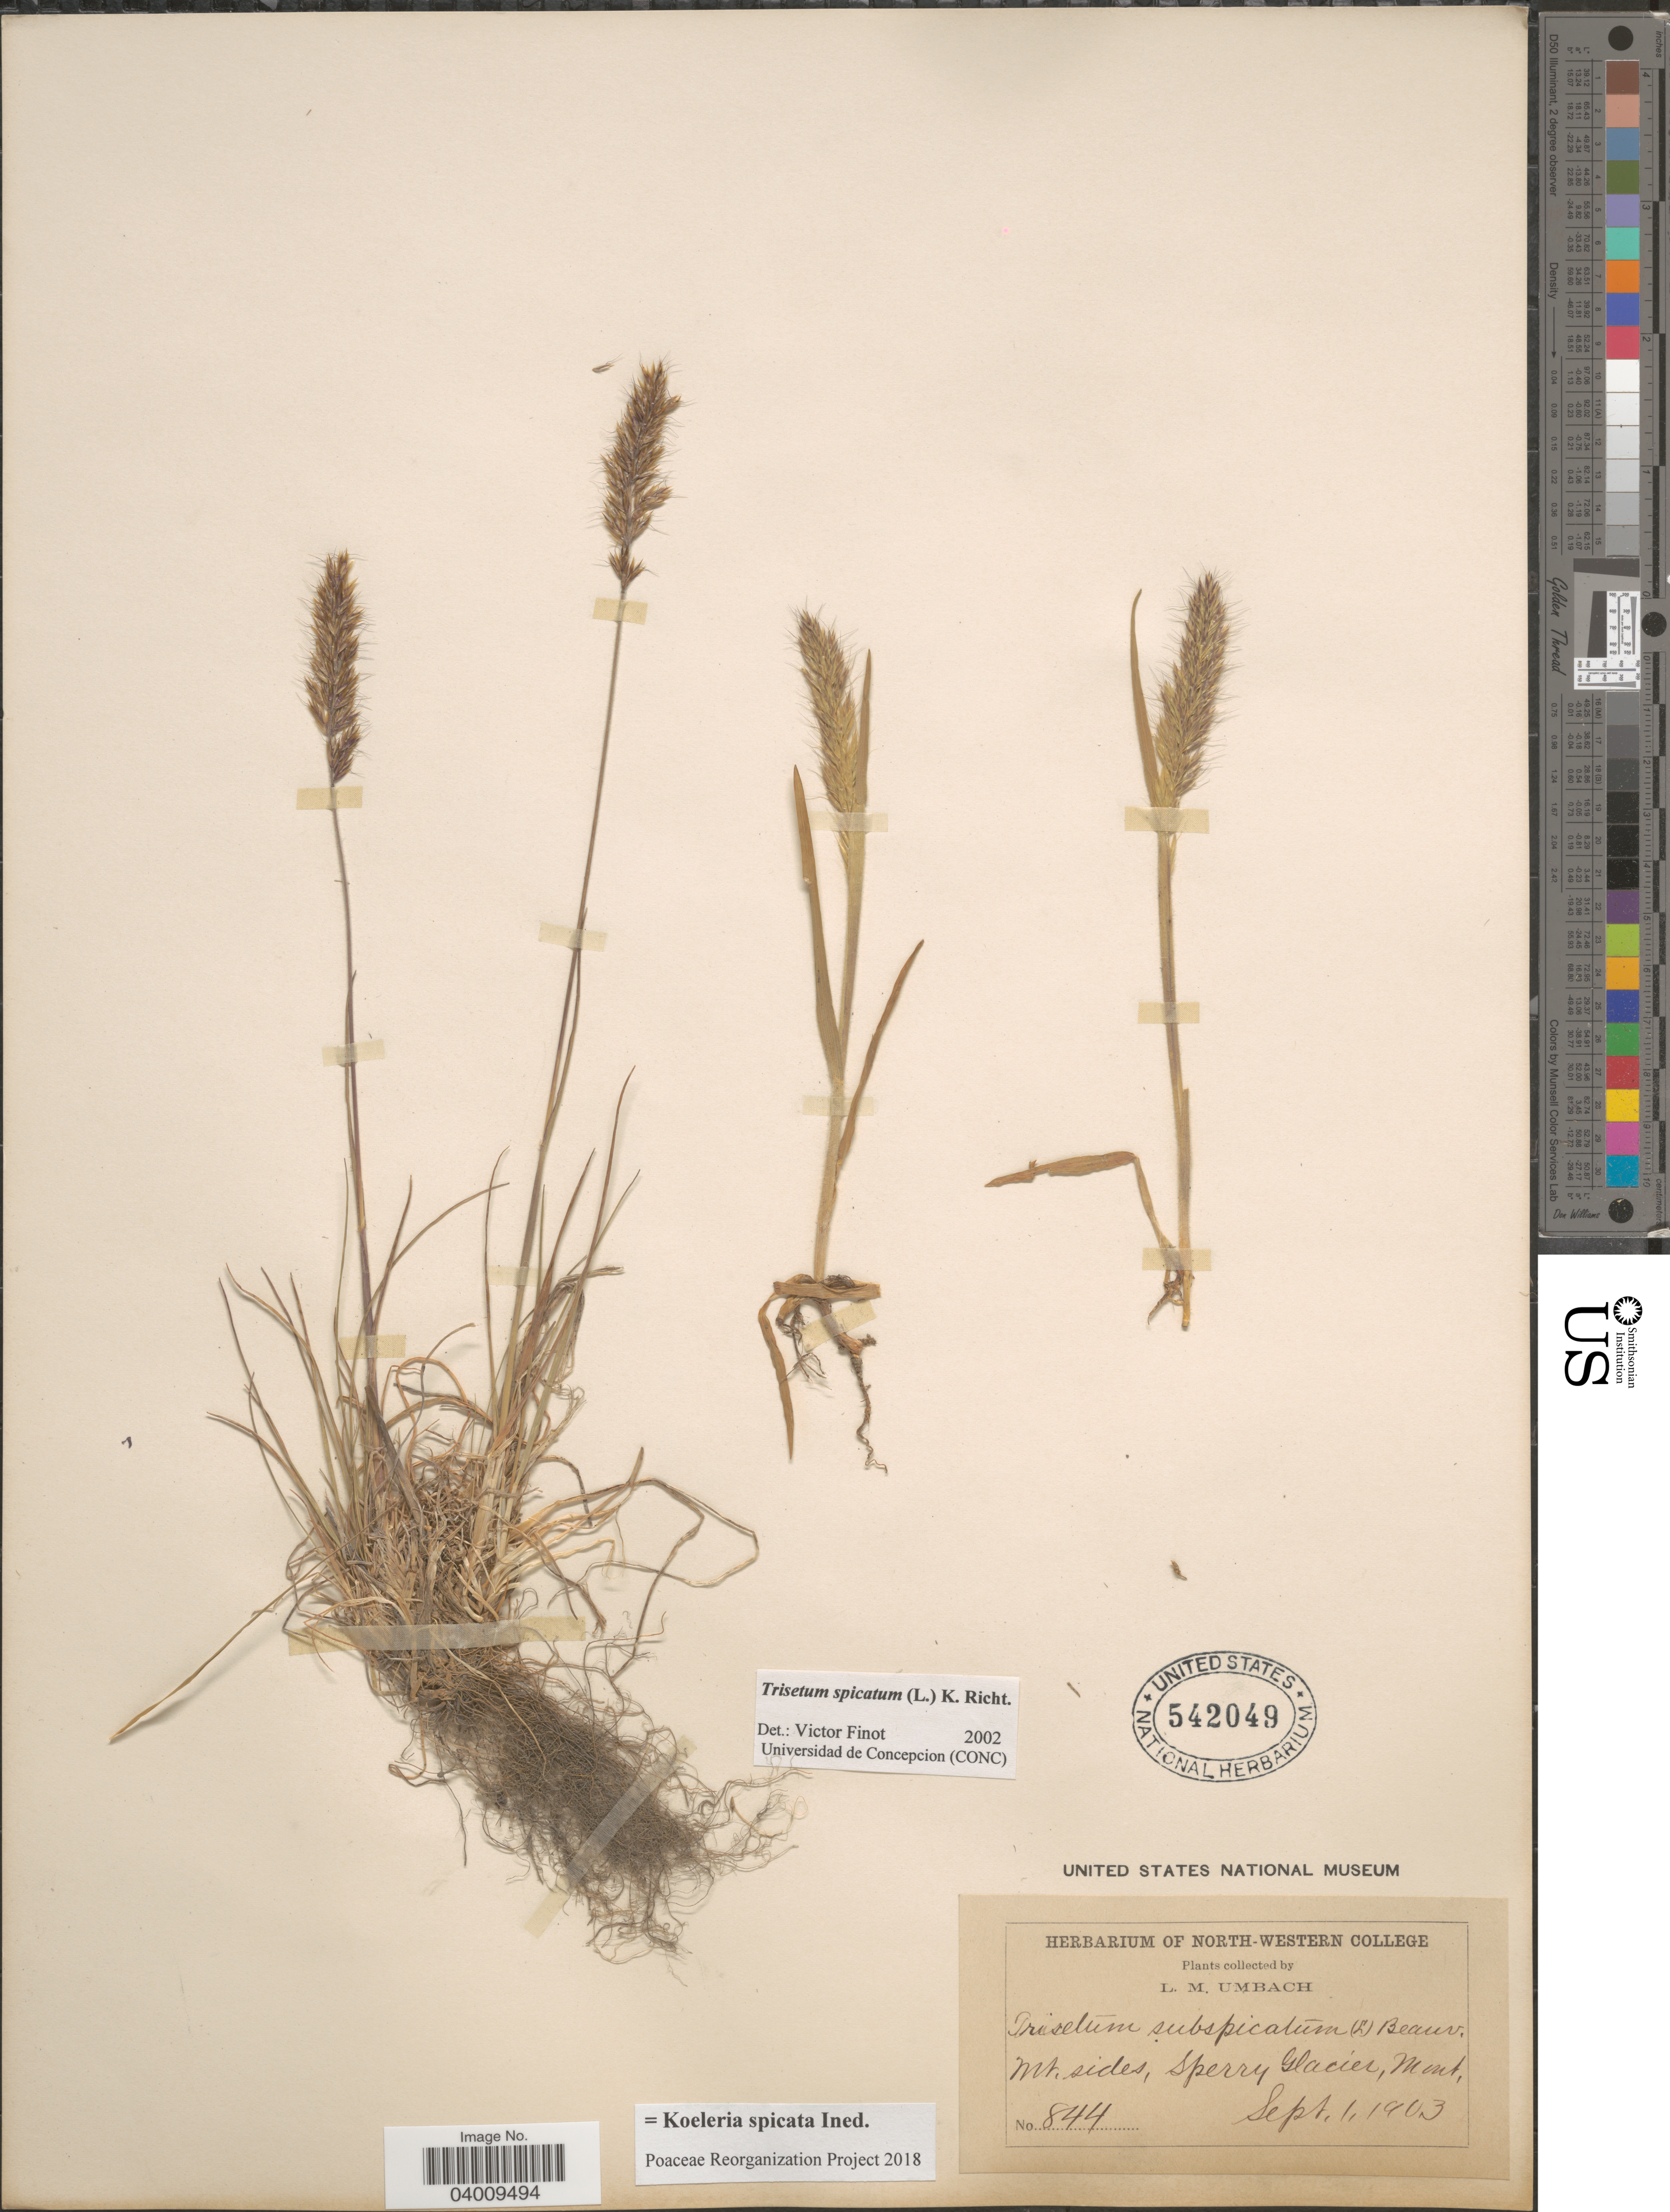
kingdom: Plantae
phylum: Tracheophyta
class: Liliopsida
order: Poales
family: Poaceae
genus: Koeleria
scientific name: Koeleria spicata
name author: (L.) Barberá et al.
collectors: L. M. Umbach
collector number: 844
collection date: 1903-09-01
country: United States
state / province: Montana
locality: Mt. sides, Sperry Glacier.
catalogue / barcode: US 542049